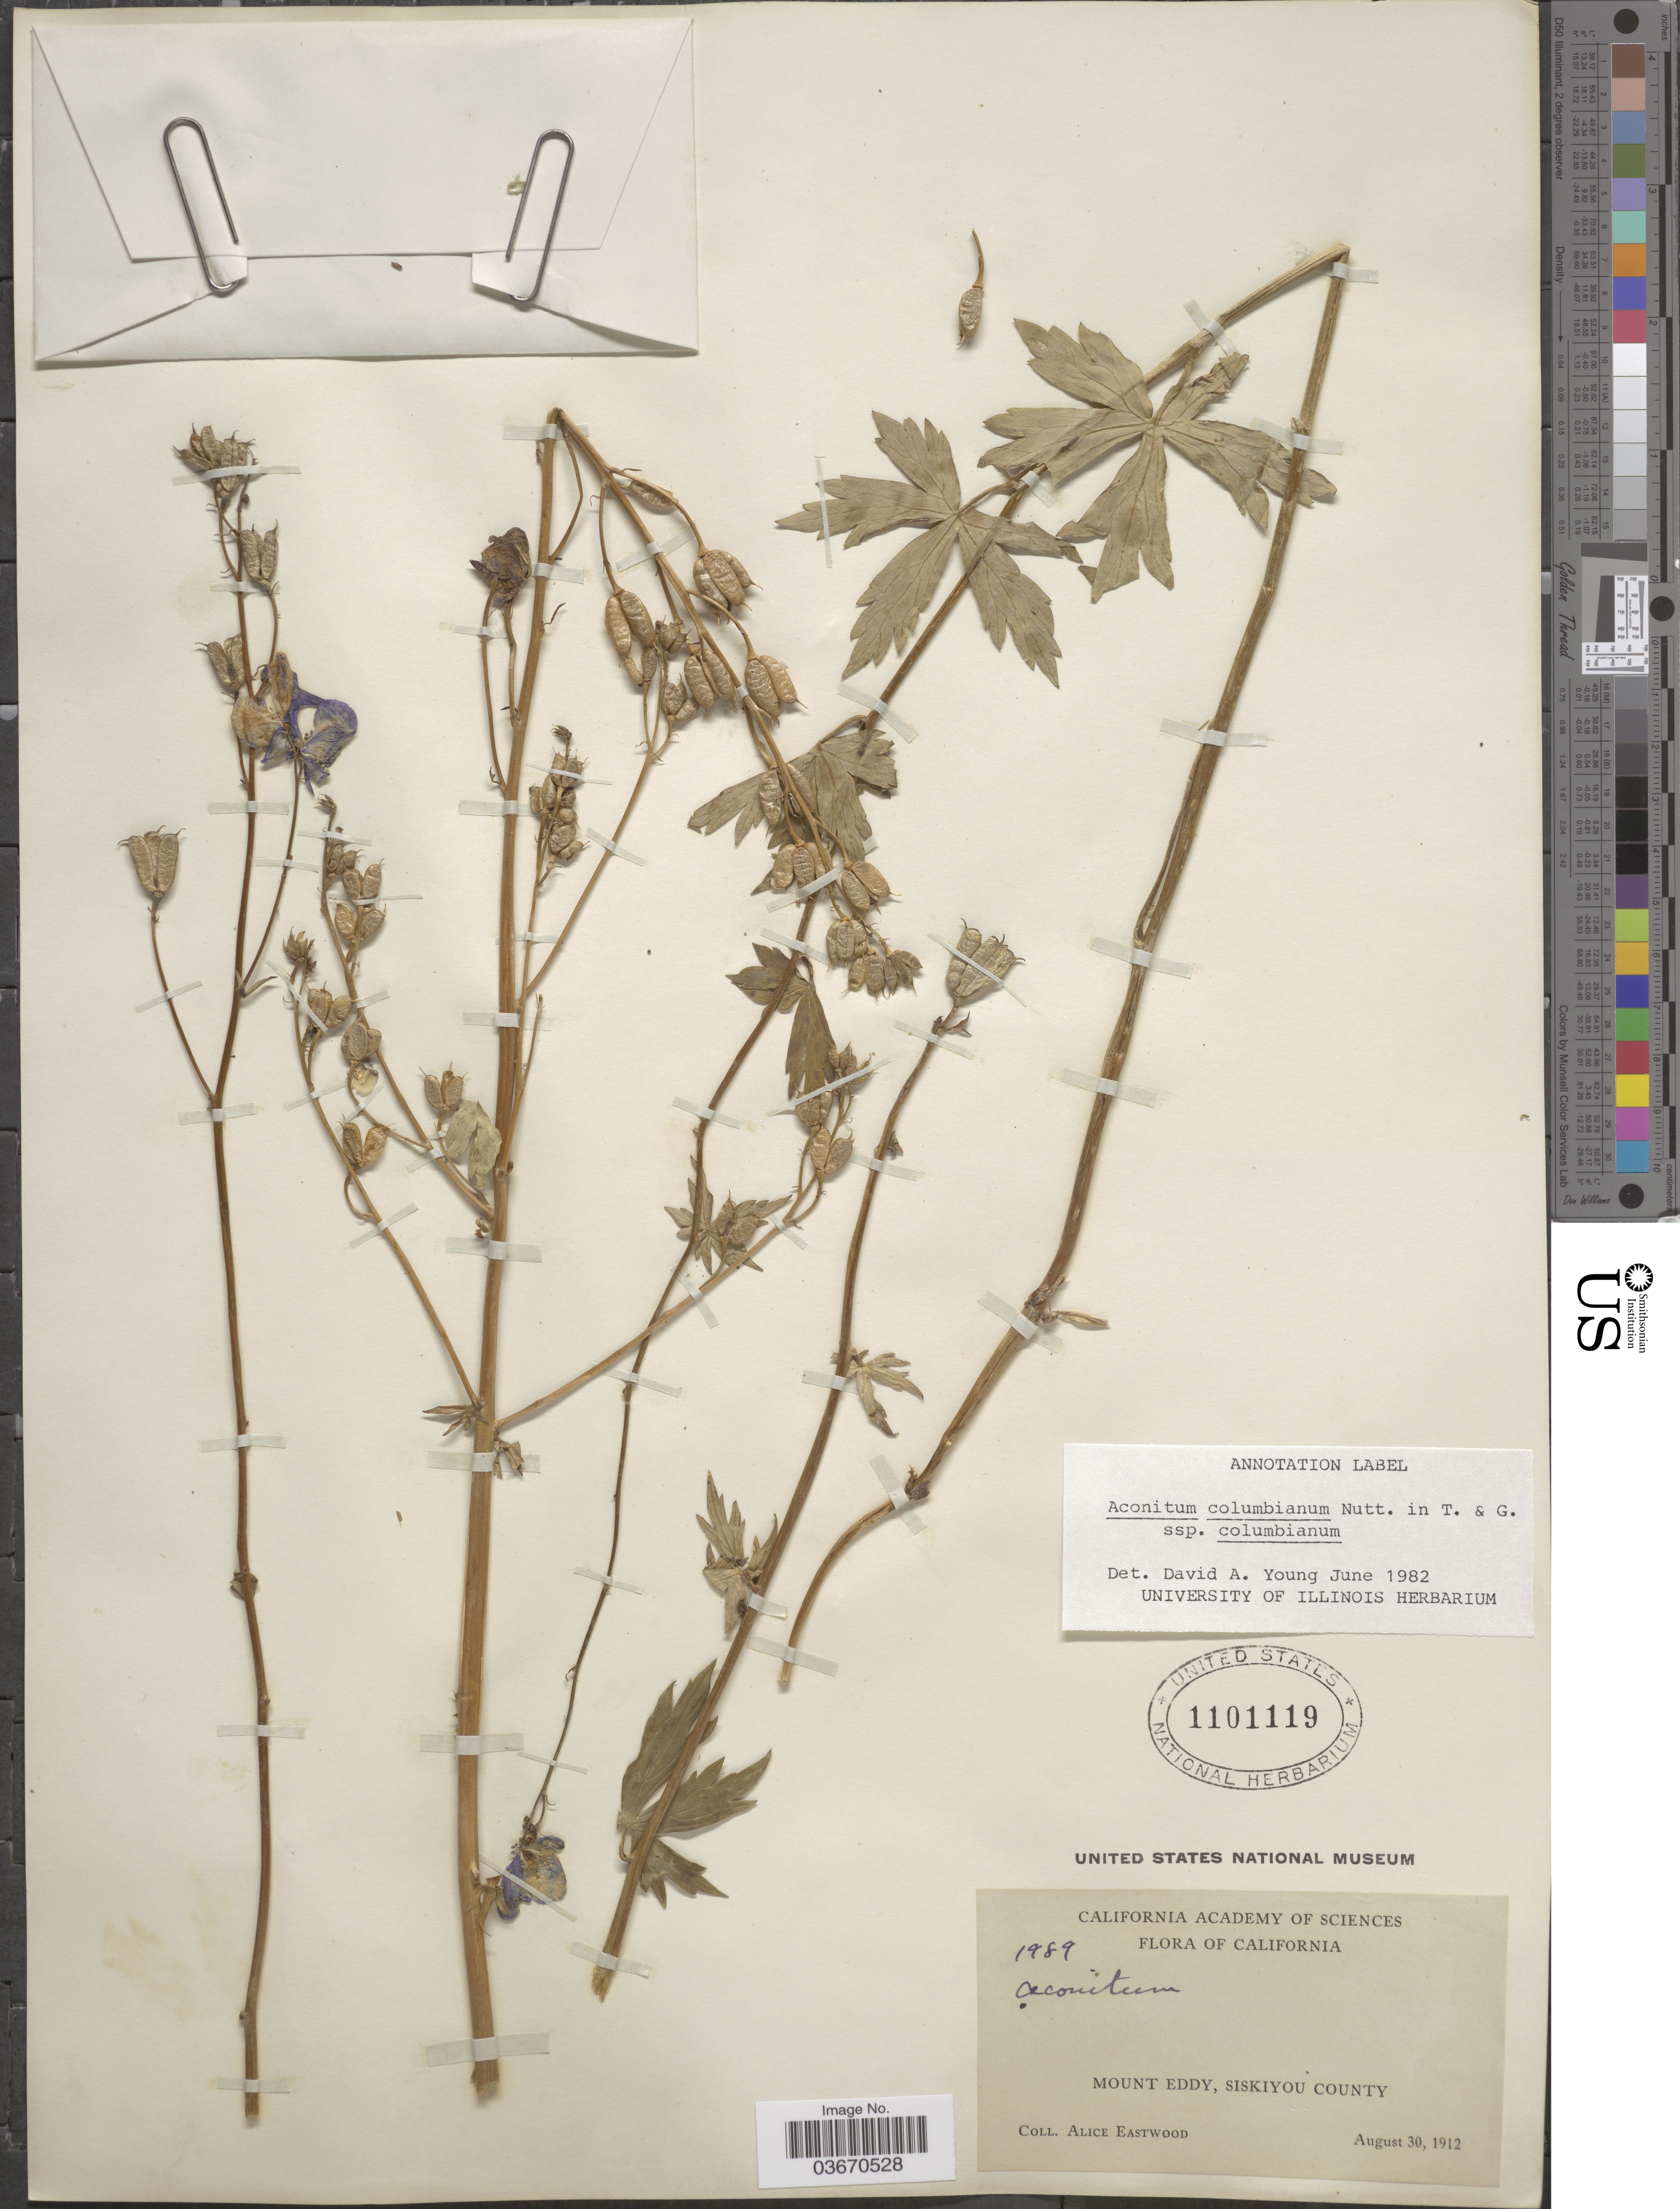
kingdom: Plantae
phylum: Tracheophyta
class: Magnoliopsida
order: Ranunculales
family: Ranunculaceae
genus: Aconitum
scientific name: Aconitum columbianum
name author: Nutt.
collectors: A. Eastwood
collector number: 1989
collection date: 1912-08-30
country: United States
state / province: California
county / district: Siskiyou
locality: Mount Eddy, Siskiyou County.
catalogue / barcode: US 1101119